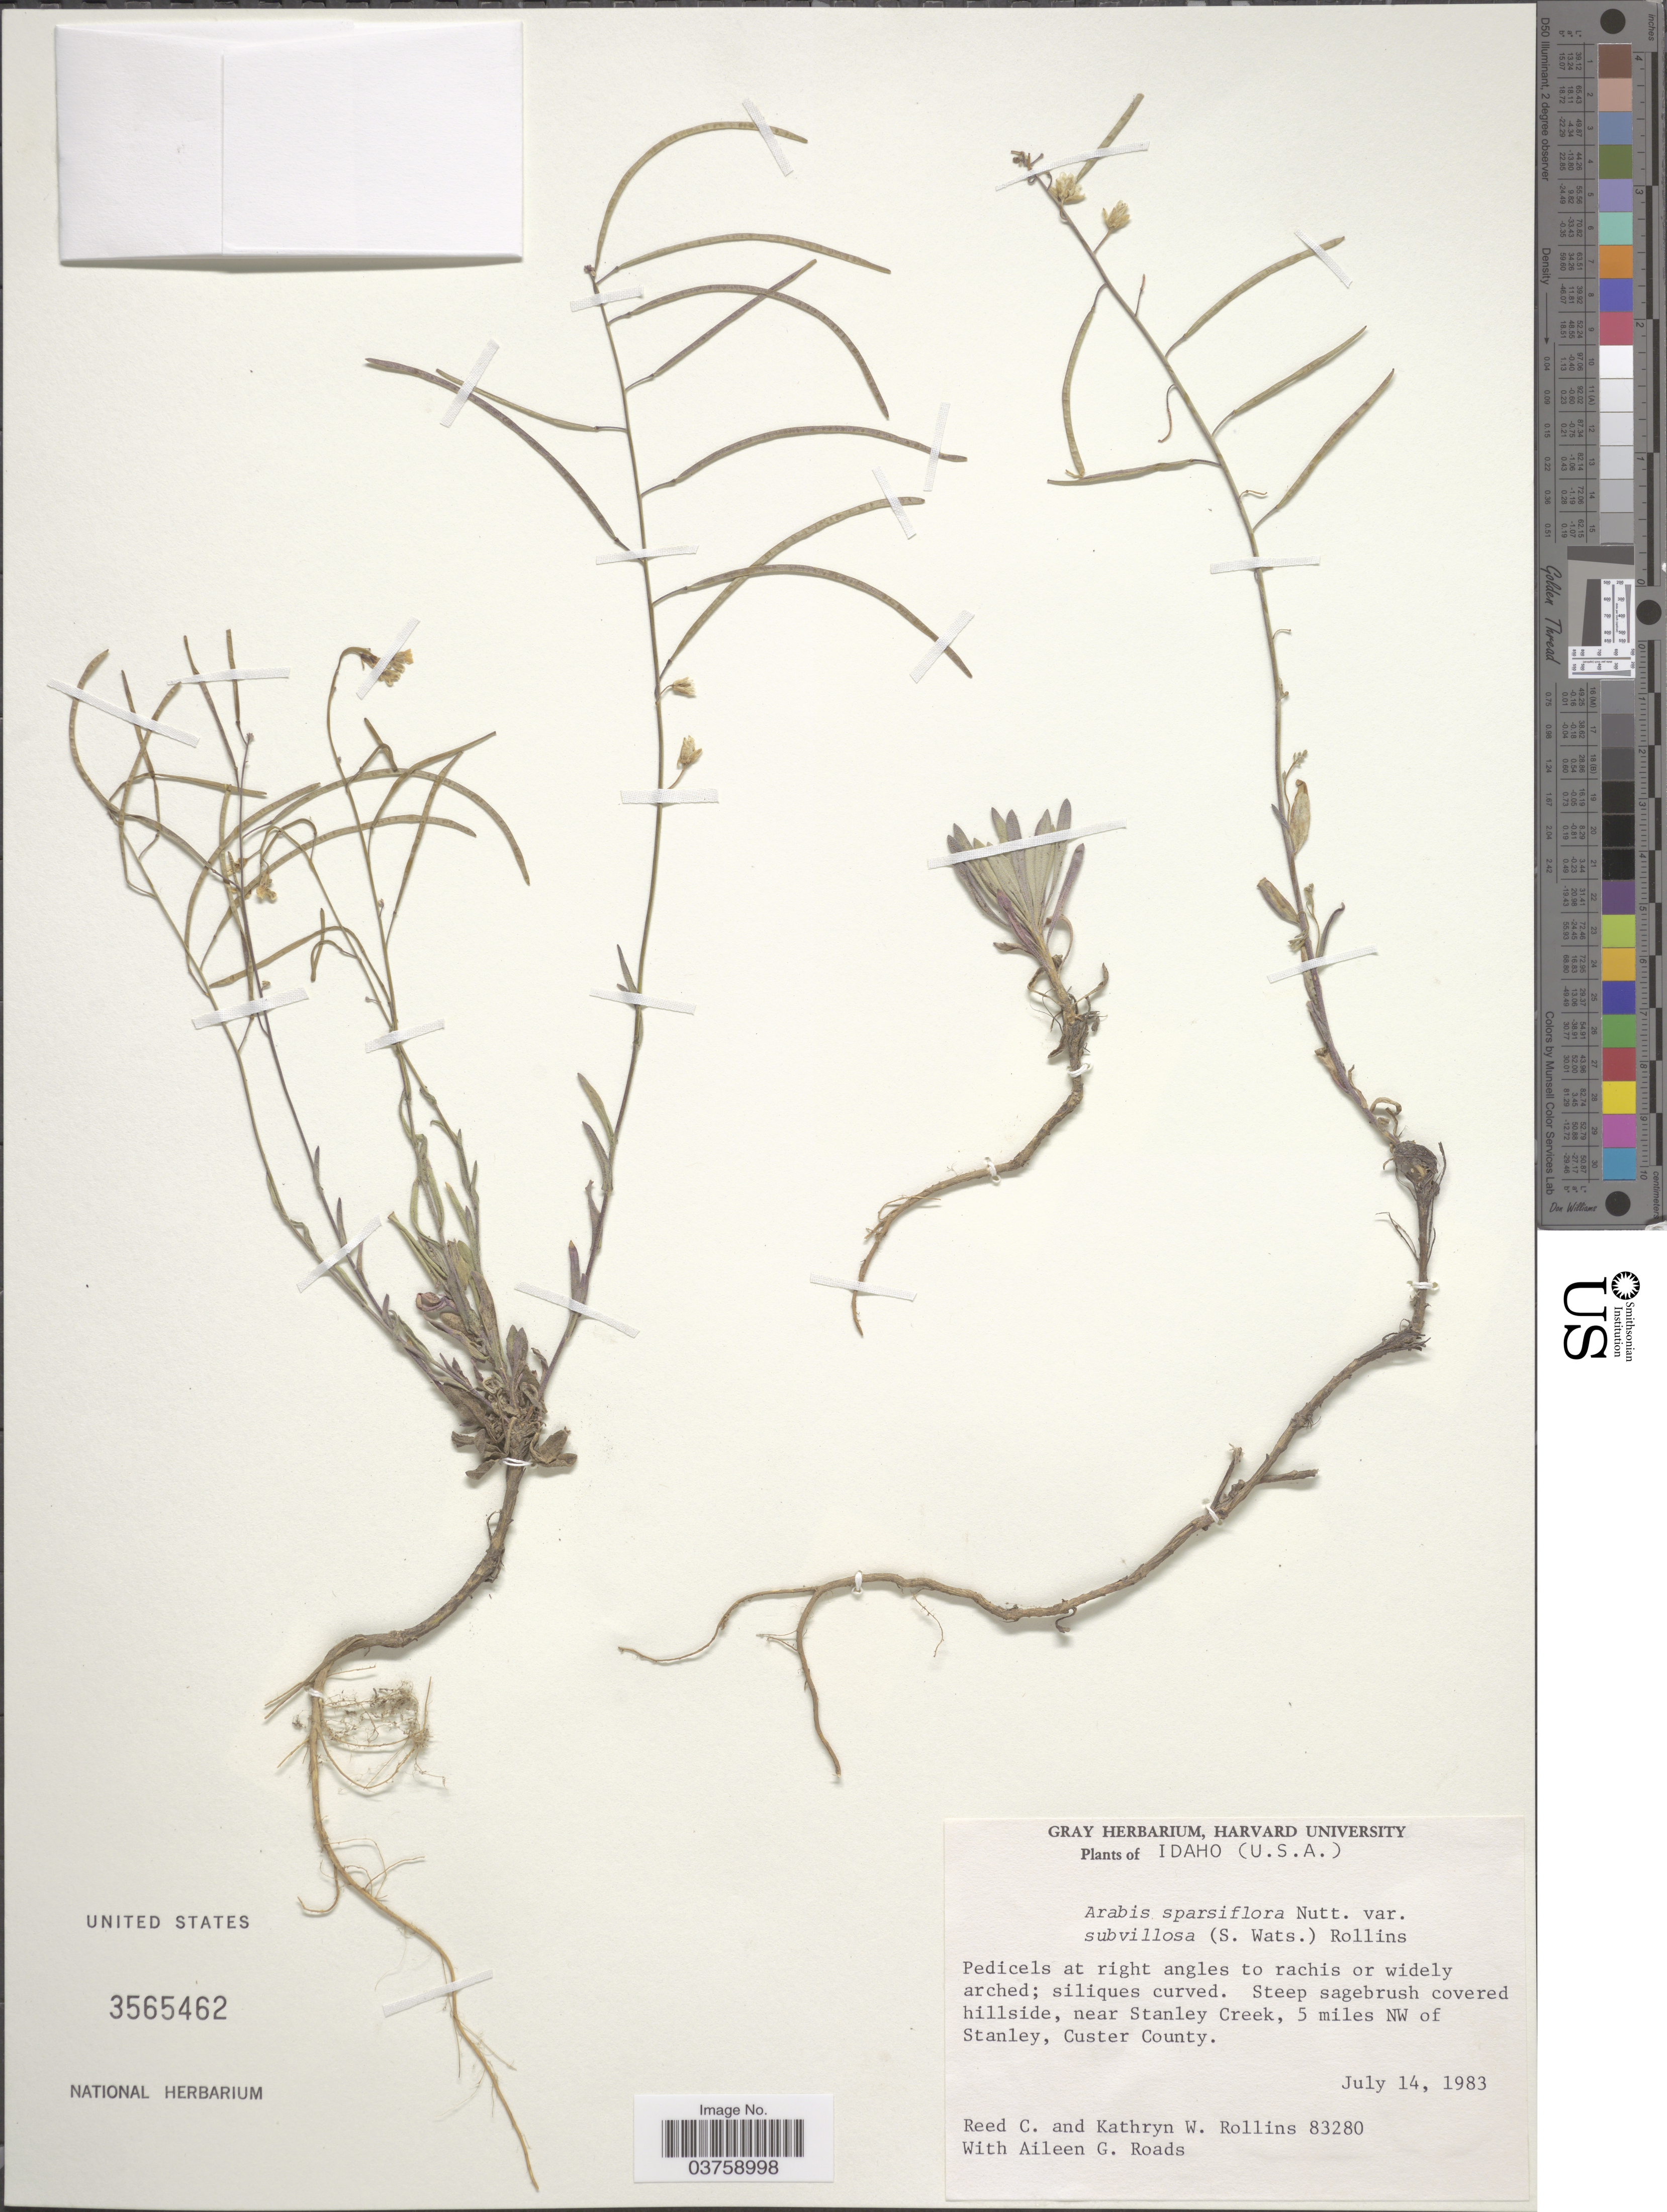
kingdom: Plantae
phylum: Tracheophyta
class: Magnoliopsida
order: Brassicales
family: Brassicaceae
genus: Arabis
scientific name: Arabis sparsiflora var. subvillosa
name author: (S. Watson) Rollins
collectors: R. C. Rollins, K. W. Rollins & A. Roads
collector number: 83280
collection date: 1983-07-14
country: United States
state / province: Idaho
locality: Near Stanley Creek, 5 miles NW of Stanley, Custer County.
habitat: steep sagebrush covered hillside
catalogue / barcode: US 3565462